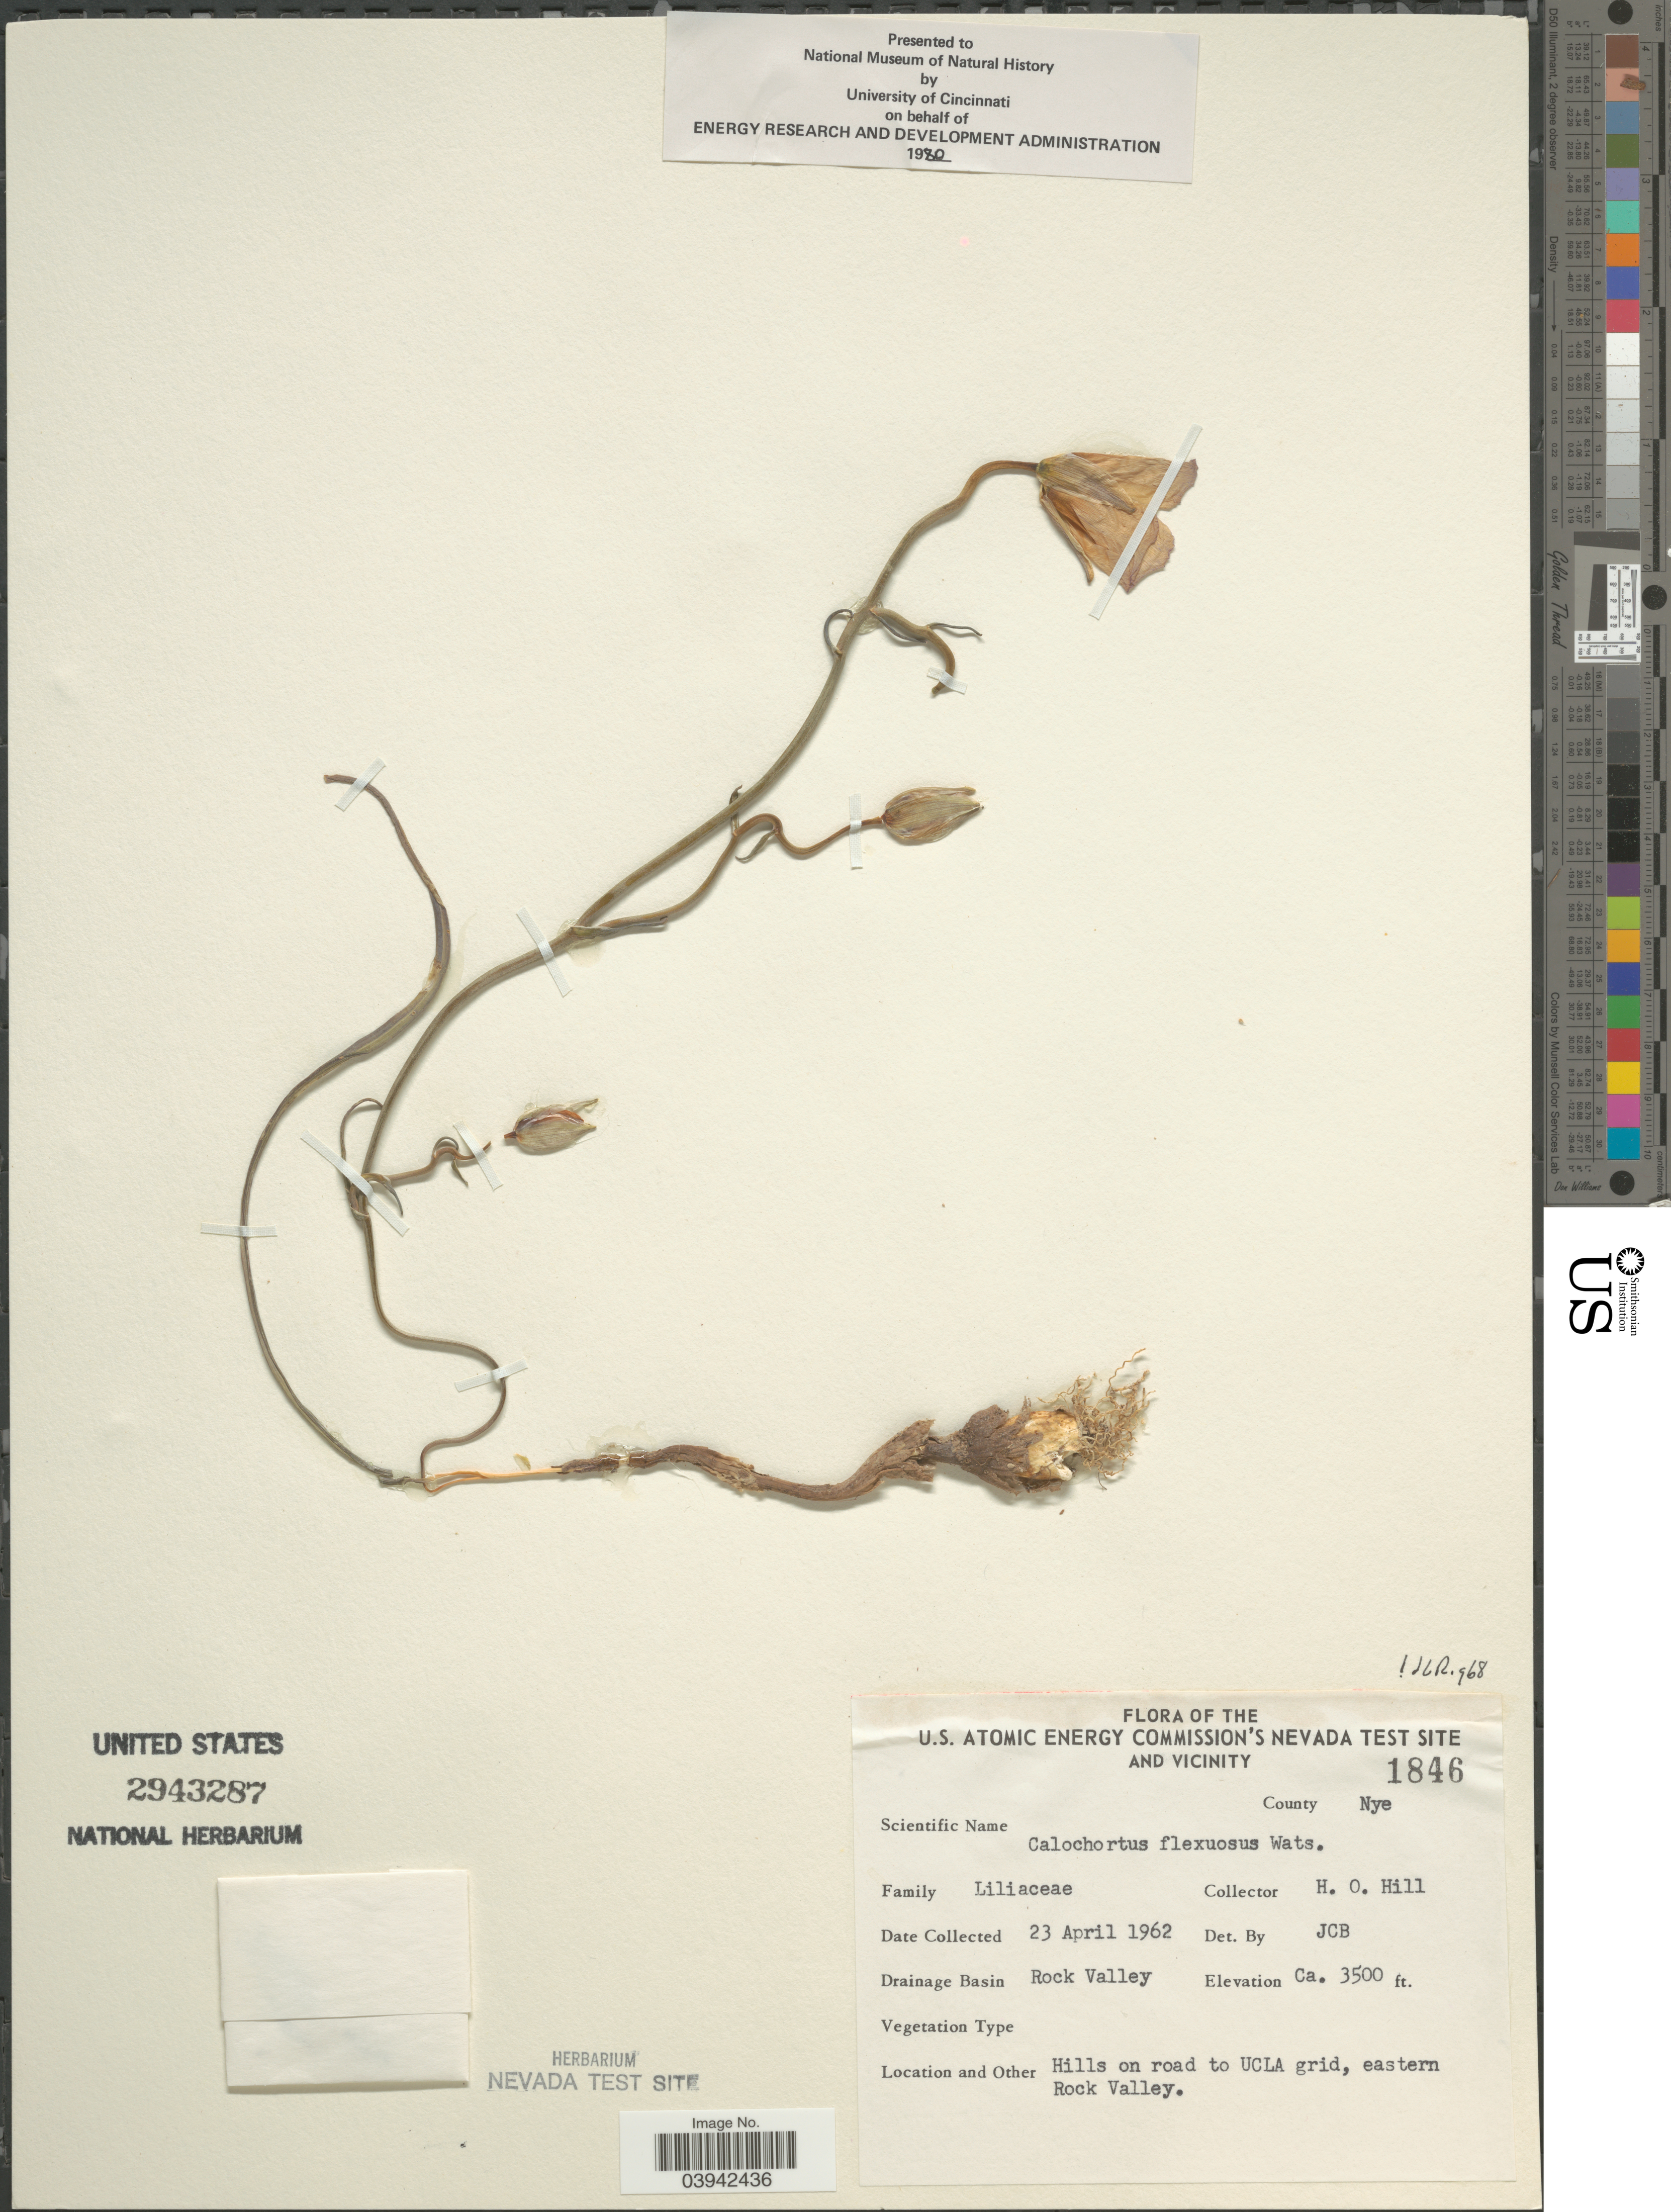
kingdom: Plantae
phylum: Tracheophyta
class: Liliopsida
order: Liliales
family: Liliaceae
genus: Calochortus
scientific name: Calochortus flexuosus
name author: S. Watson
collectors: H. Hill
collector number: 1846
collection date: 1962-04-23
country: United States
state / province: Nevada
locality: The U.S. Atomic Energy Commission's Nevada Test Site and Vicinity. County Nye. Drainage Basin Rock Valley. Hills on road to UCLA grid, eastern Rock Valley.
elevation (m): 1067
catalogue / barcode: US 2943287